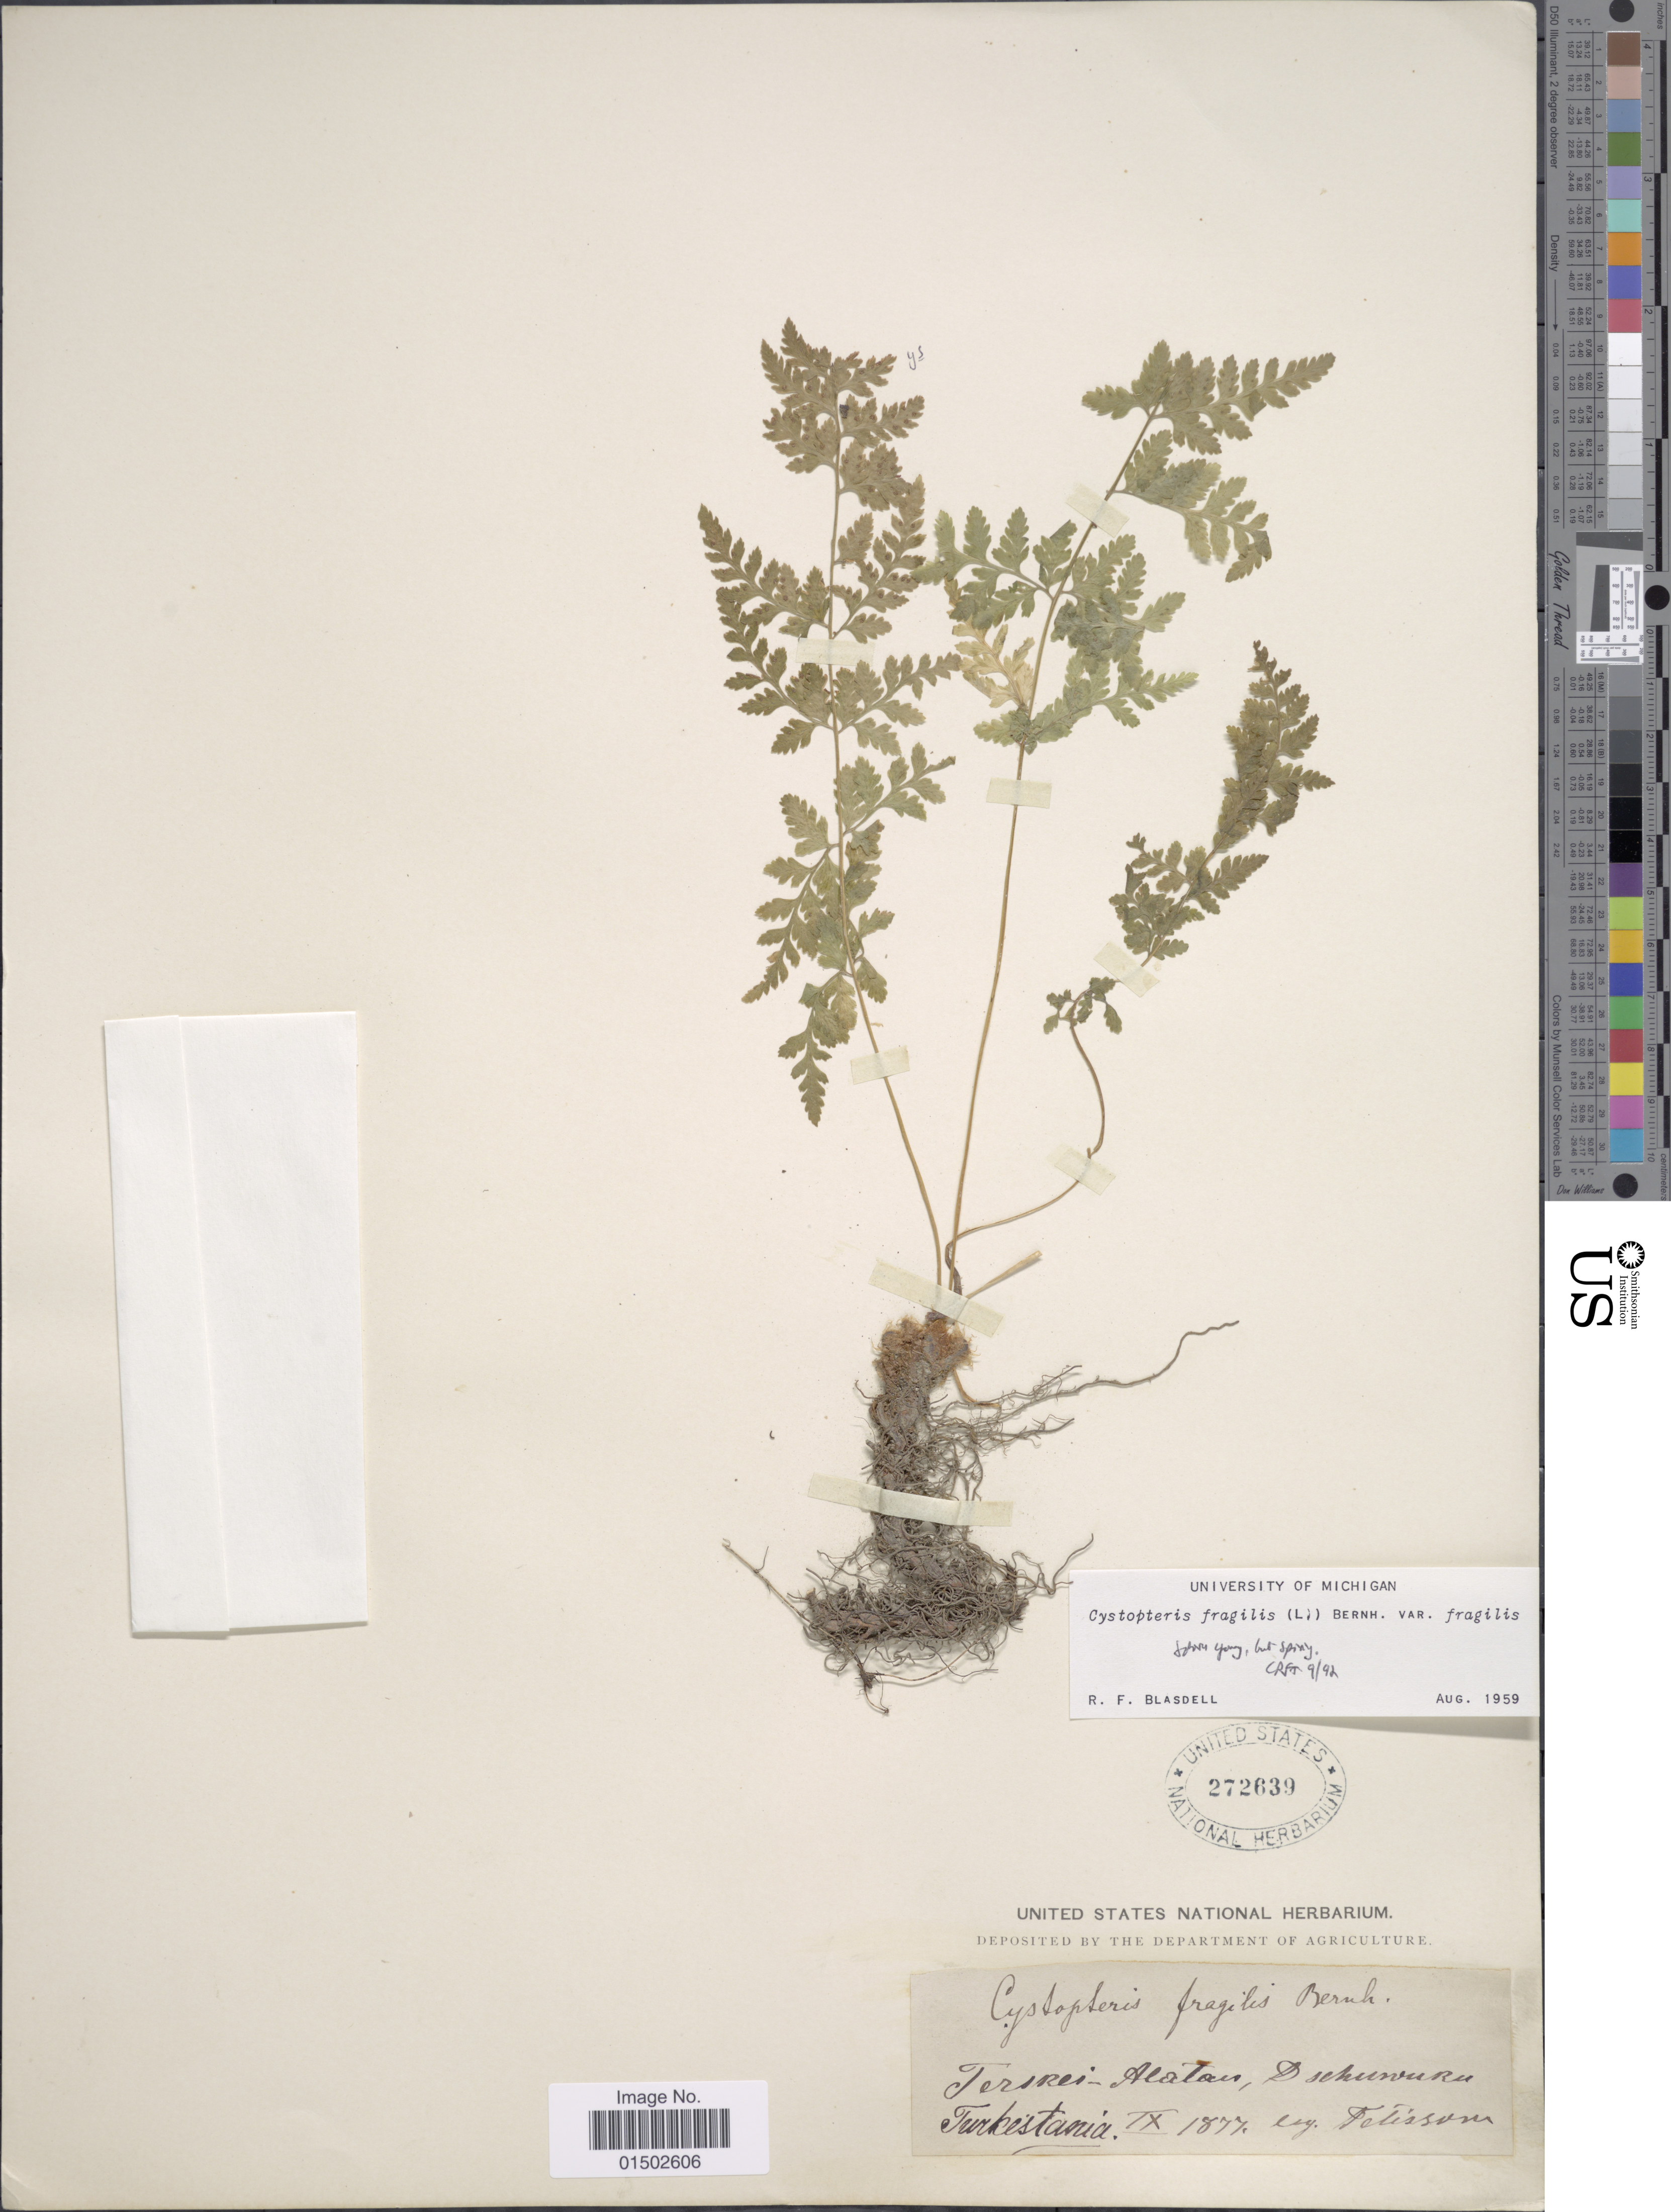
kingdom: Plantae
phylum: Tracheophyta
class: Polypodiopsida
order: Polypodiales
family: Cystopteridaceae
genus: Cystopteris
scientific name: Cystopteris fragilis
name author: (L.) Bernh.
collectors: Felissum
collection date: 1877-09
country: Kyrgyzstan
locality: Terrai- Alatan [interpreted]. Dserumvuru [interpreted], Turkestania [interpreted]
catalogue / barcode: US 272639